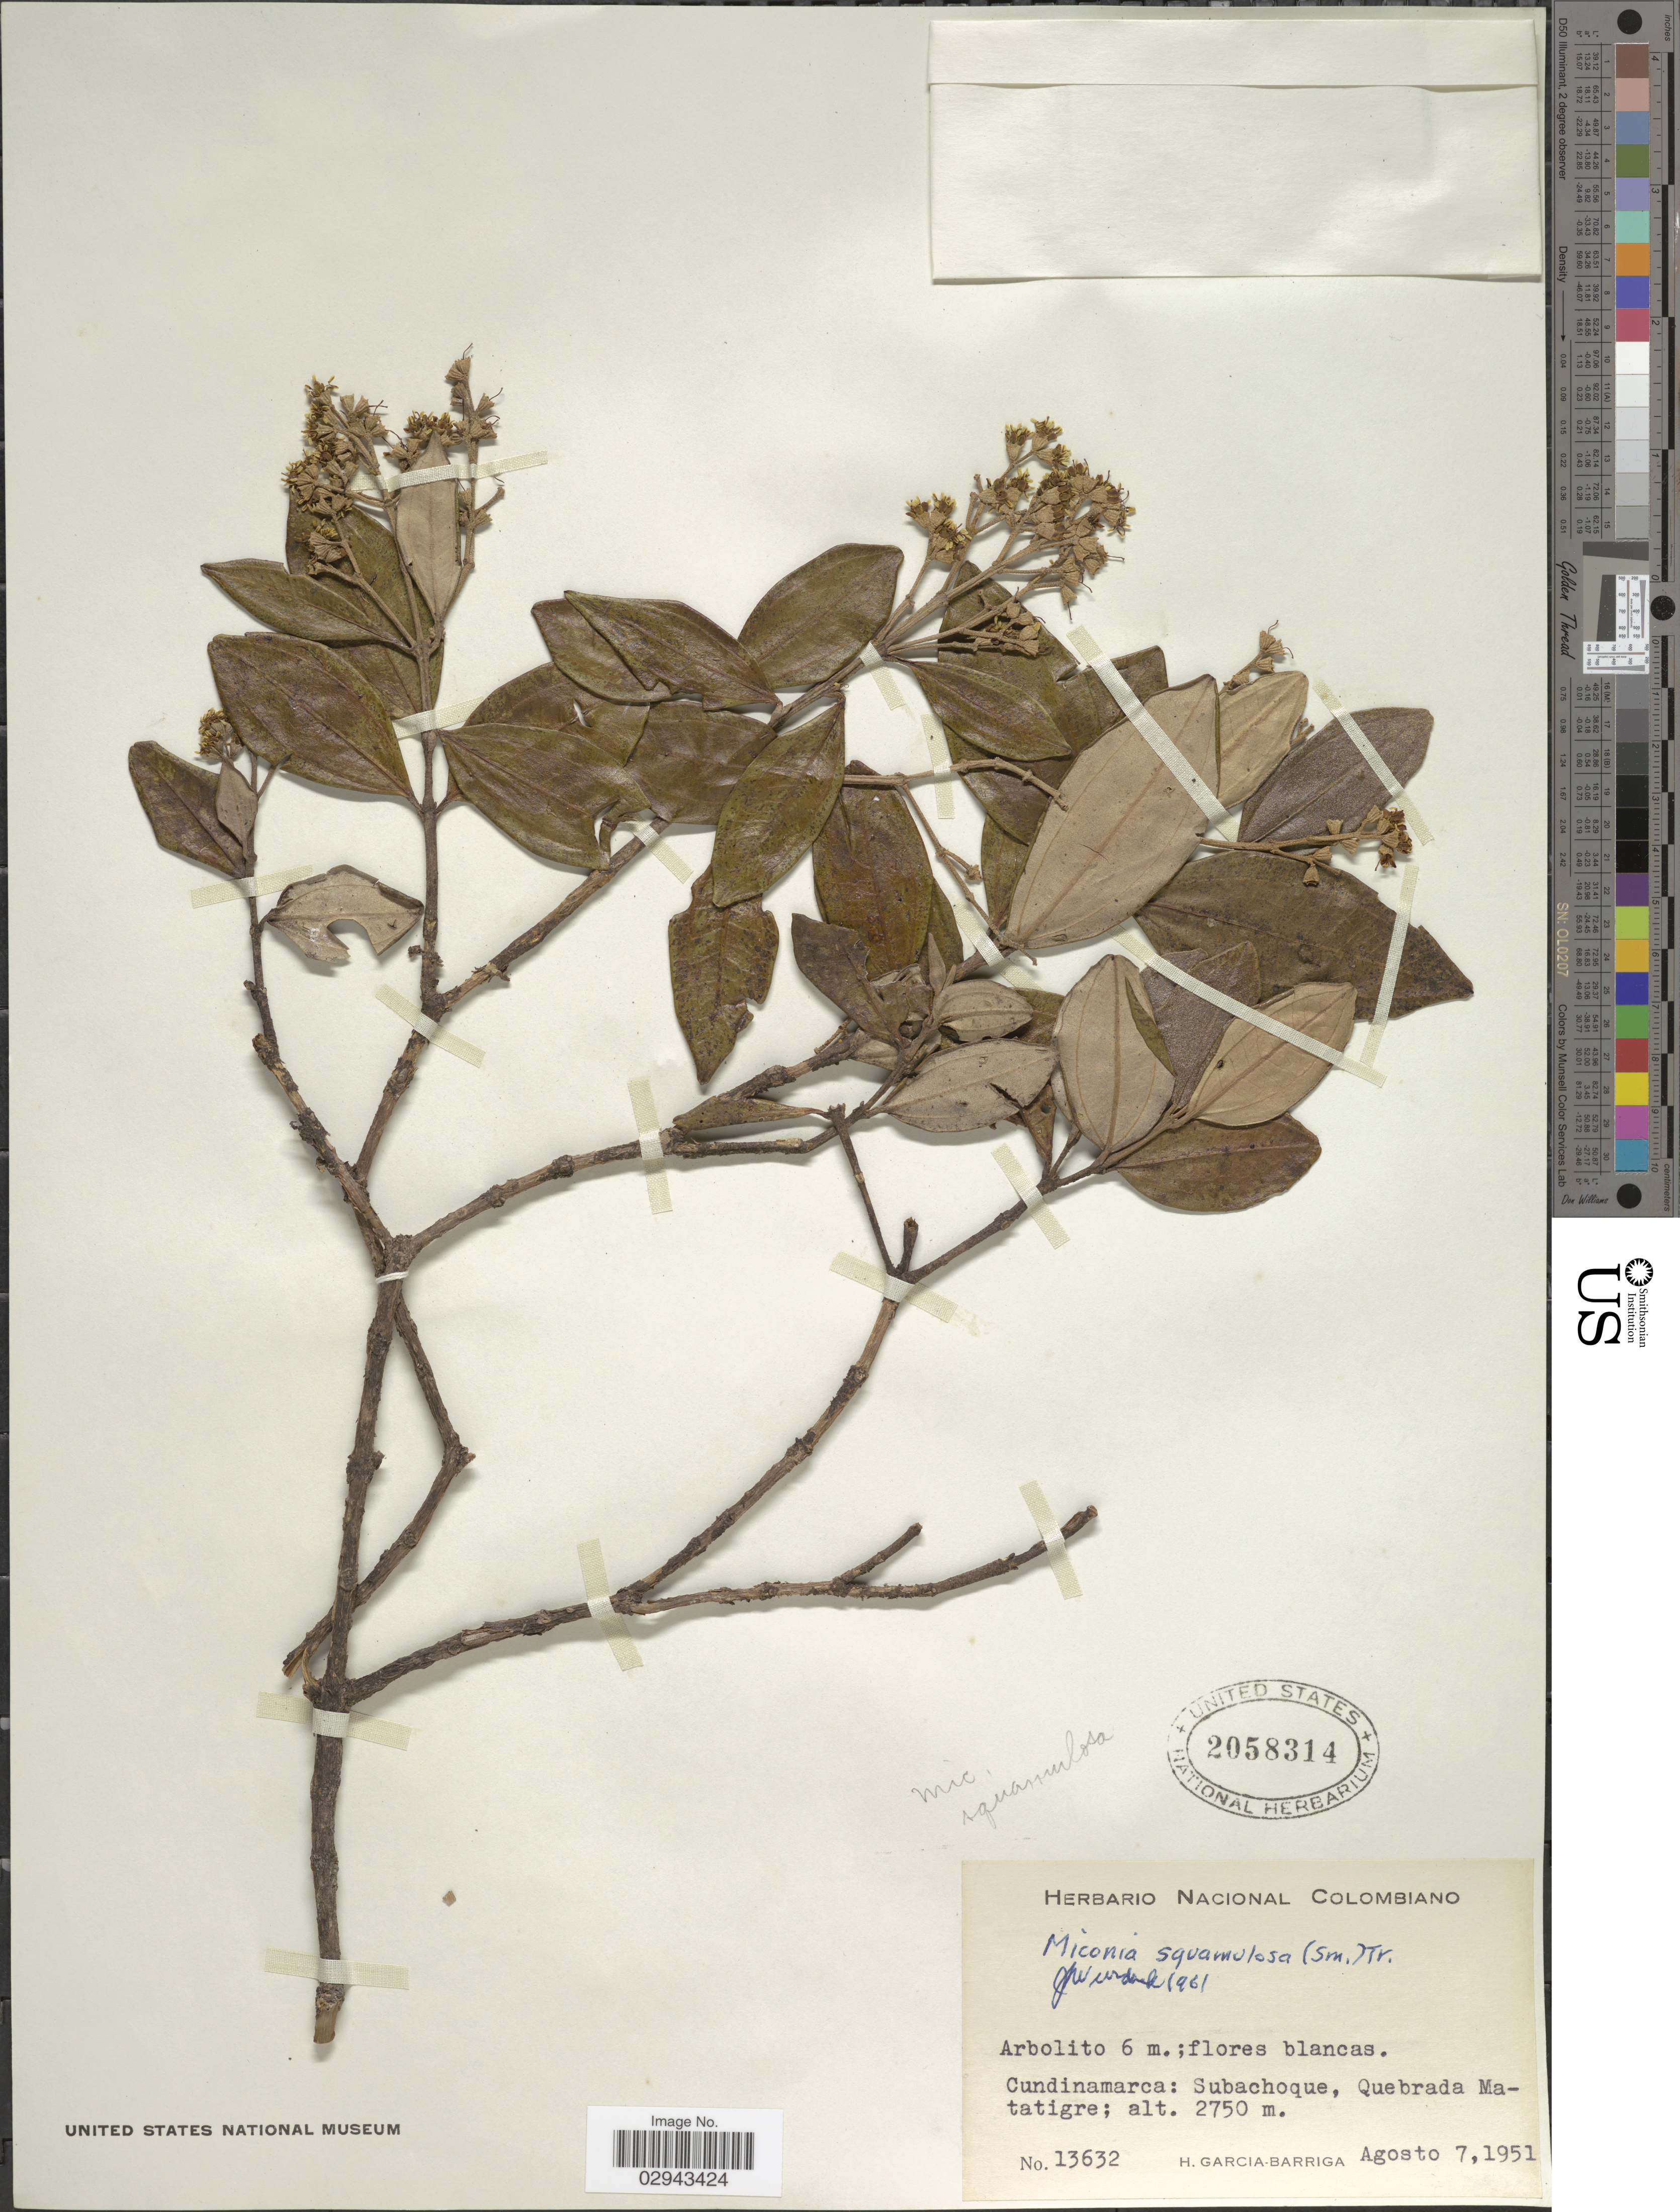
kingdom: Plantae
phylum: Tracheophyta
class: Magnoliopsida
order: Myrtales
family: Melastomataceae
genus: Miconia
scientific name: Miconia squamulosa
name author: (Sm.) Triana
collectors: H. García Barriga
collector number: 13632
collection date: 1951-08-07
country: Colombia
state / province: Cundinamarca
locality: Subachoque, Quebrada Matatigre.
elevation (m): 2750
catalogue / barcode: US 2058314